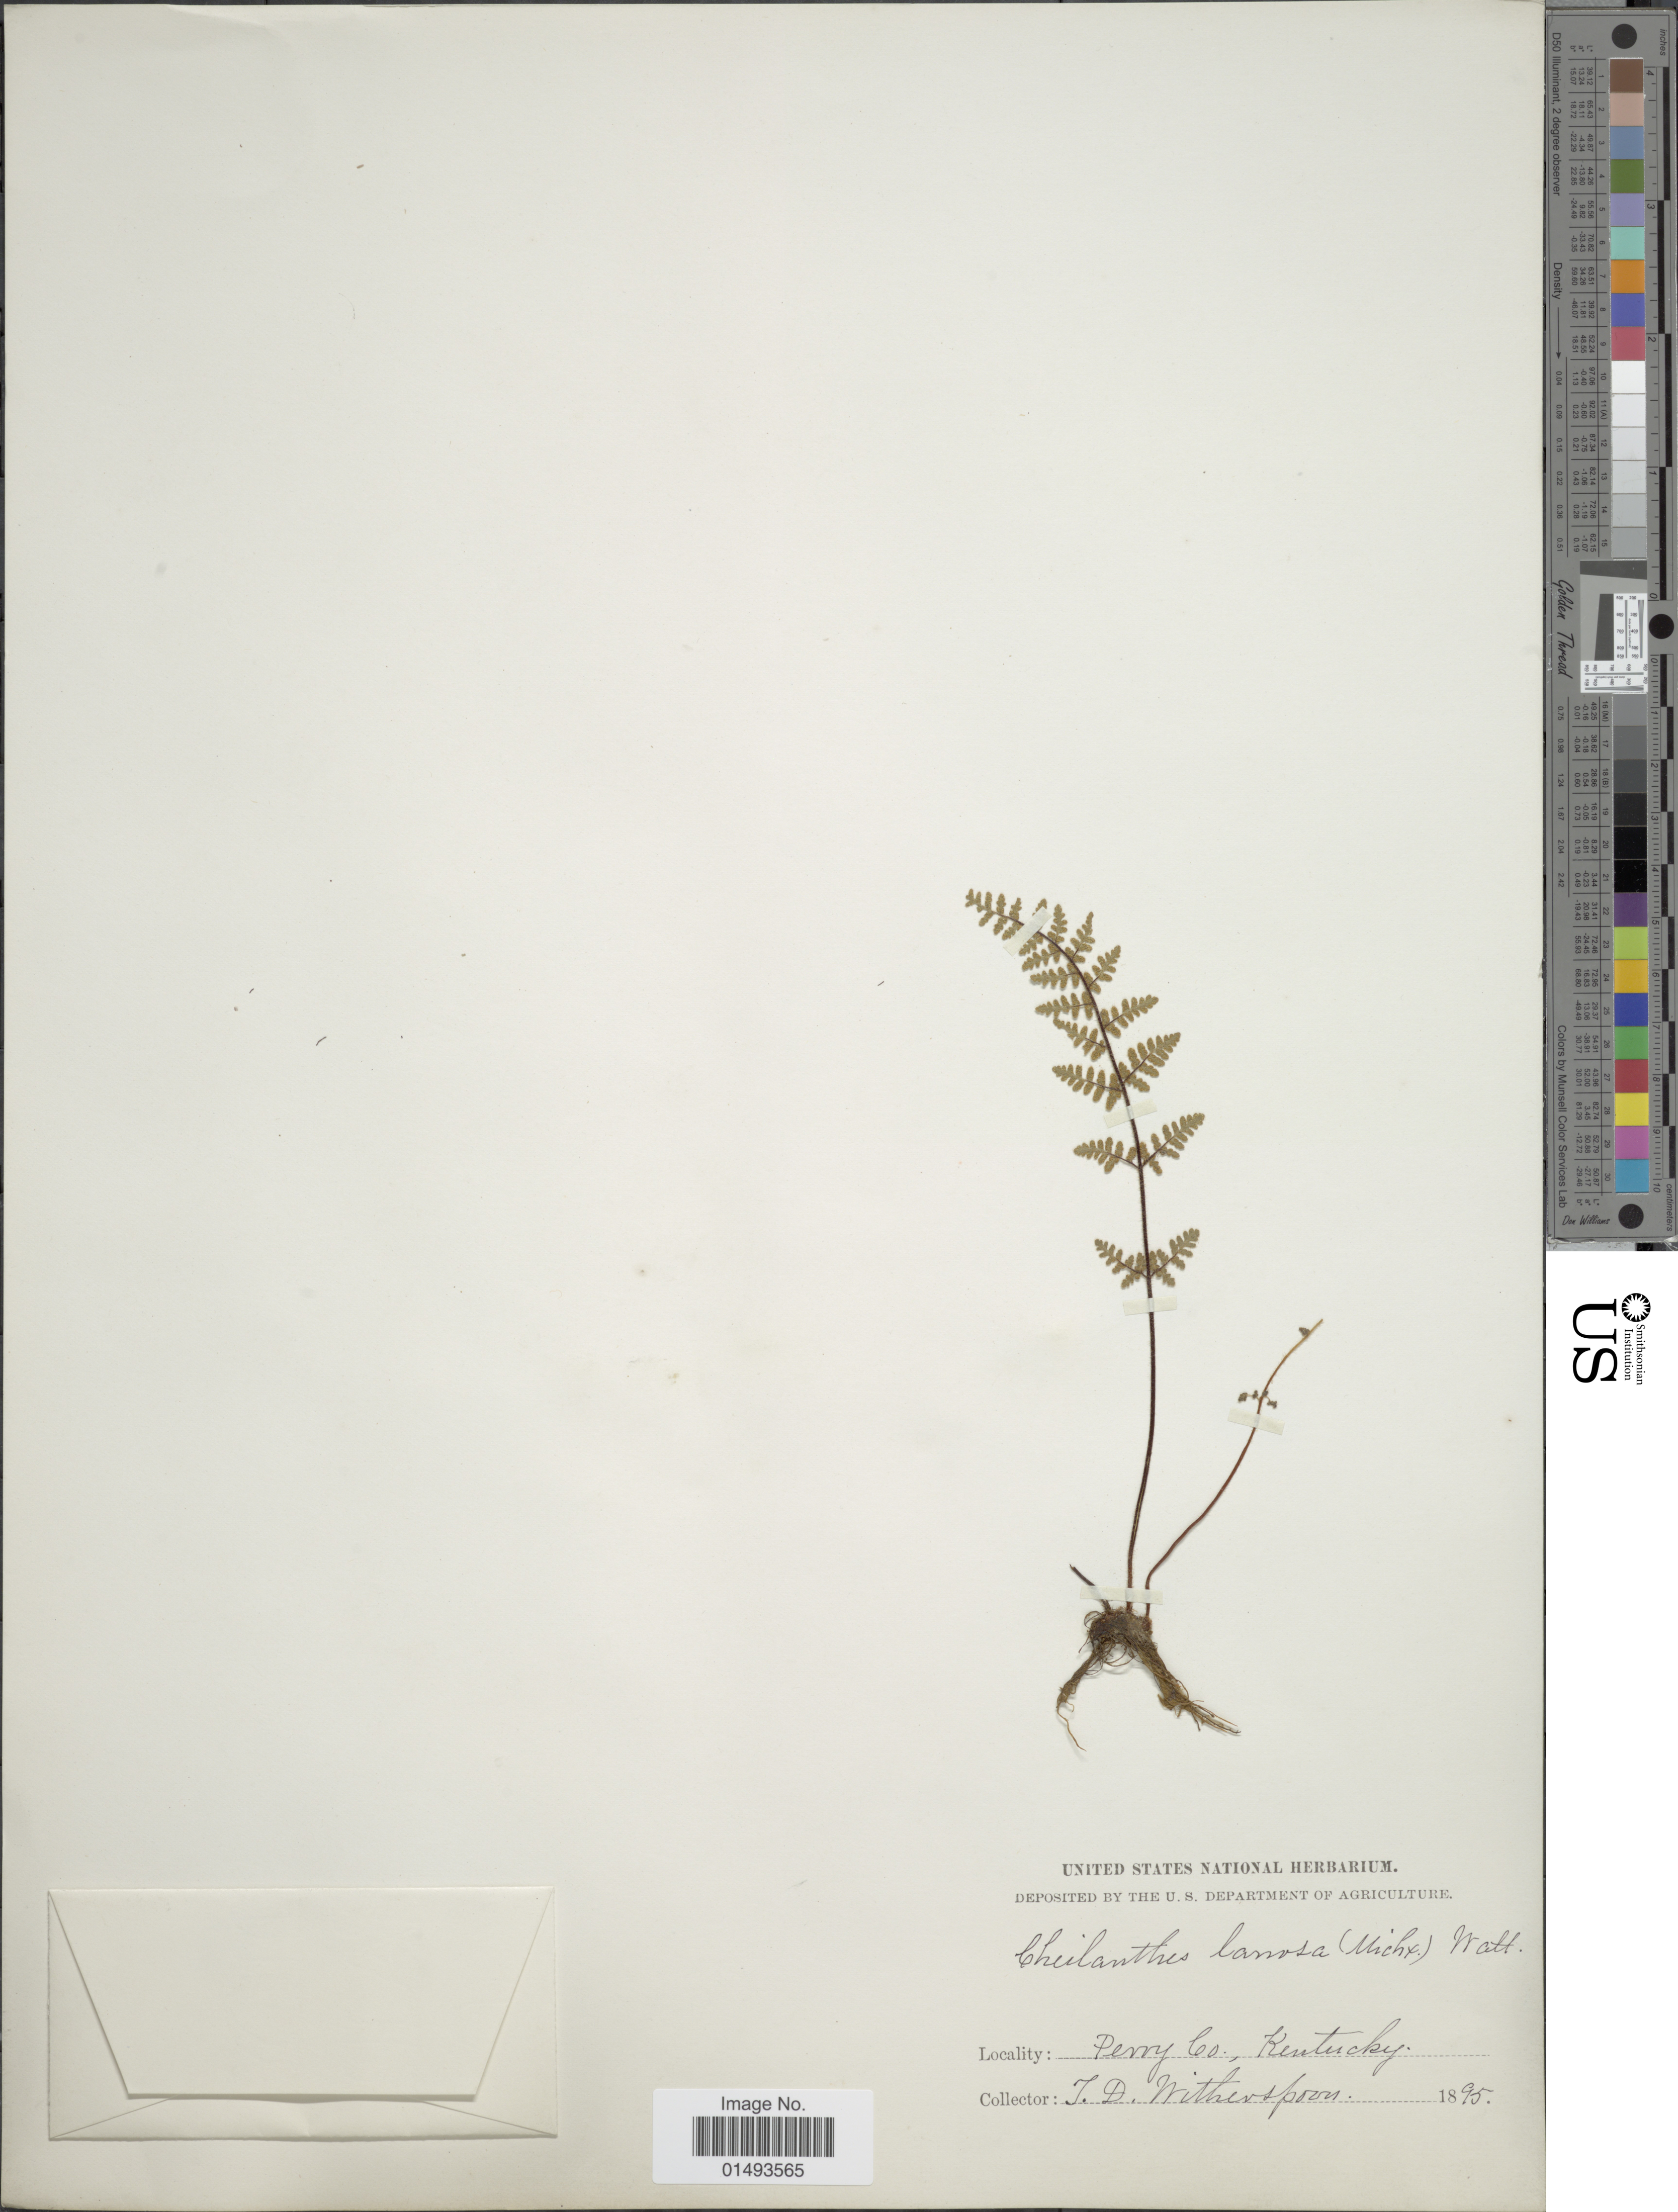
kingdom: Plantae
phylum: Tracheophyta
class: Polypodiopsida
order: Polypodiales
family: Pteridaceae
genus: Myriopteris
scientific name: Myriopteris lanosa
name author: (Michx.) Grusz & Windham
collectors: J. Witherspoon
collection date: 1895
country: United States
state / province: Kentucky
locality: Perry Co.